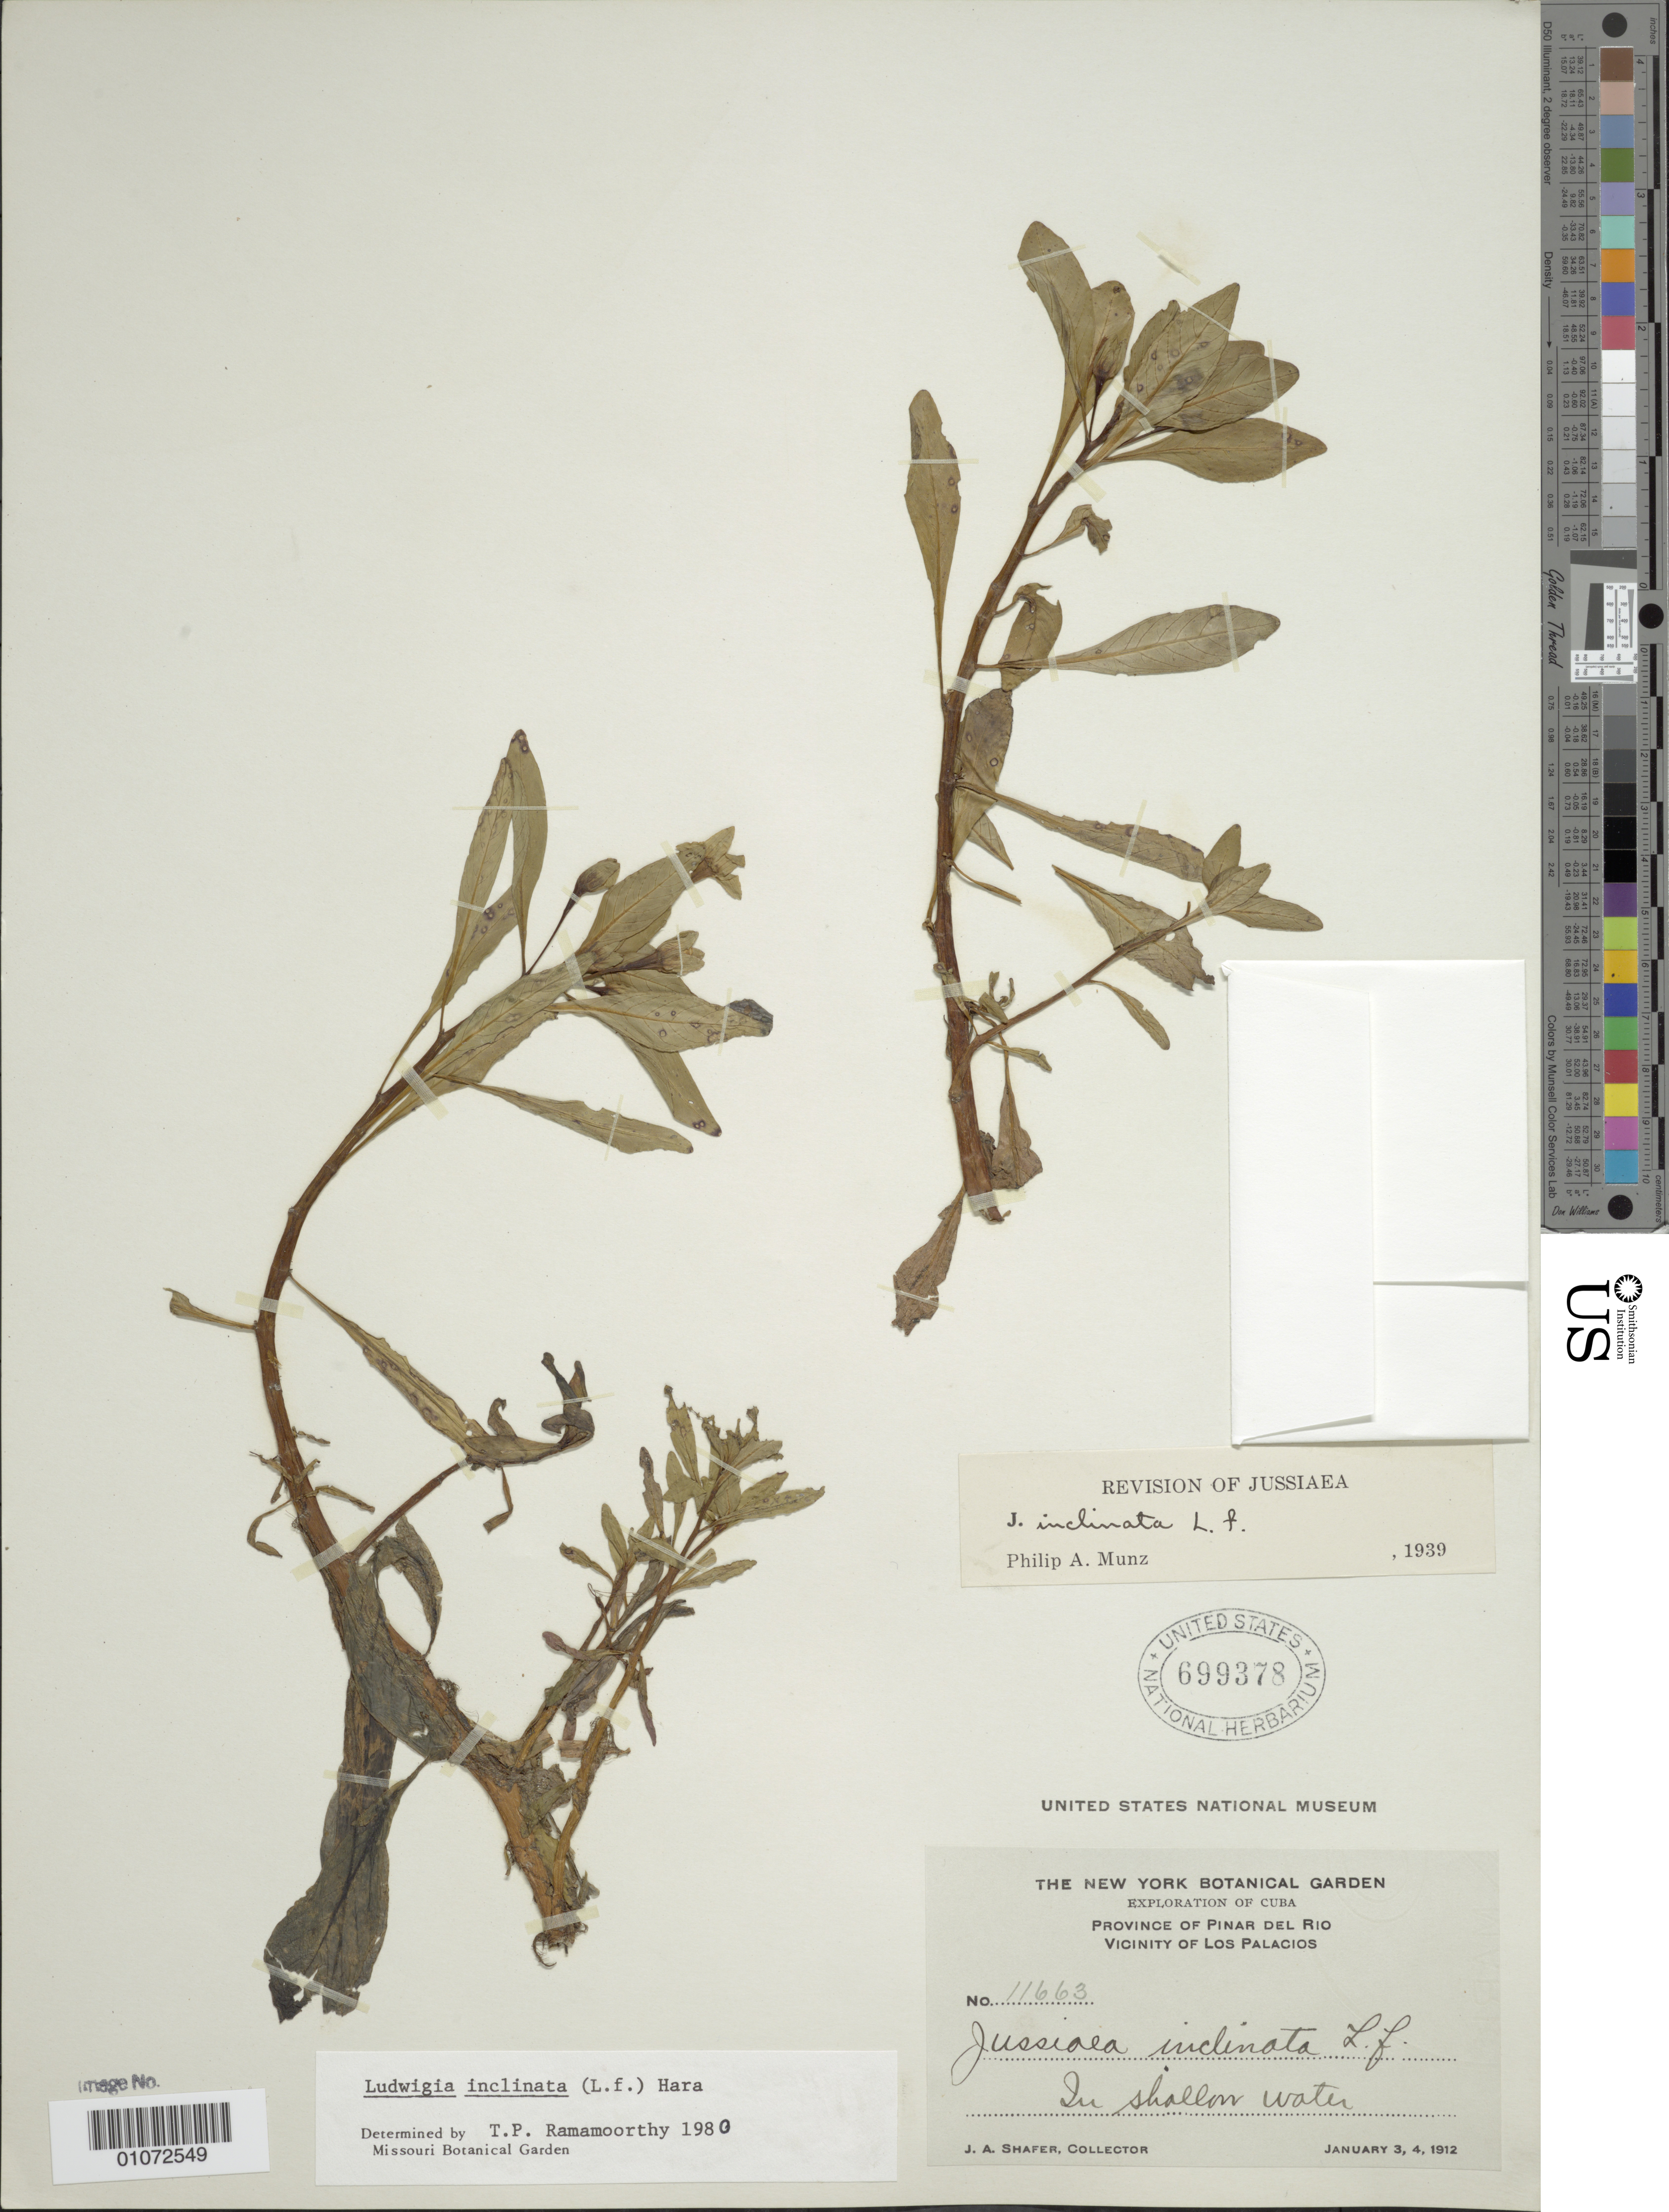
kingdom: Plantae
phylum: Tracheophyta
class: Magnoliopsida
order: Myrtales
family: Onagraceae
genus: Ludwigia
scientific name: Ludwigia inclinata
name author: (L. f.) M. Gómez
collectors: J. A. Shafer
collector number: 11663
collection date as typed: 03 Jan 1912 and 04 Jan 1912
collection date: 1912-01-03,1912-01-04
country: Cuba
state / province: Pinar del Rio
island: Cuba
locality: In shallow water, vicinity of Los Palacios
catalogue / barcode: US 699378